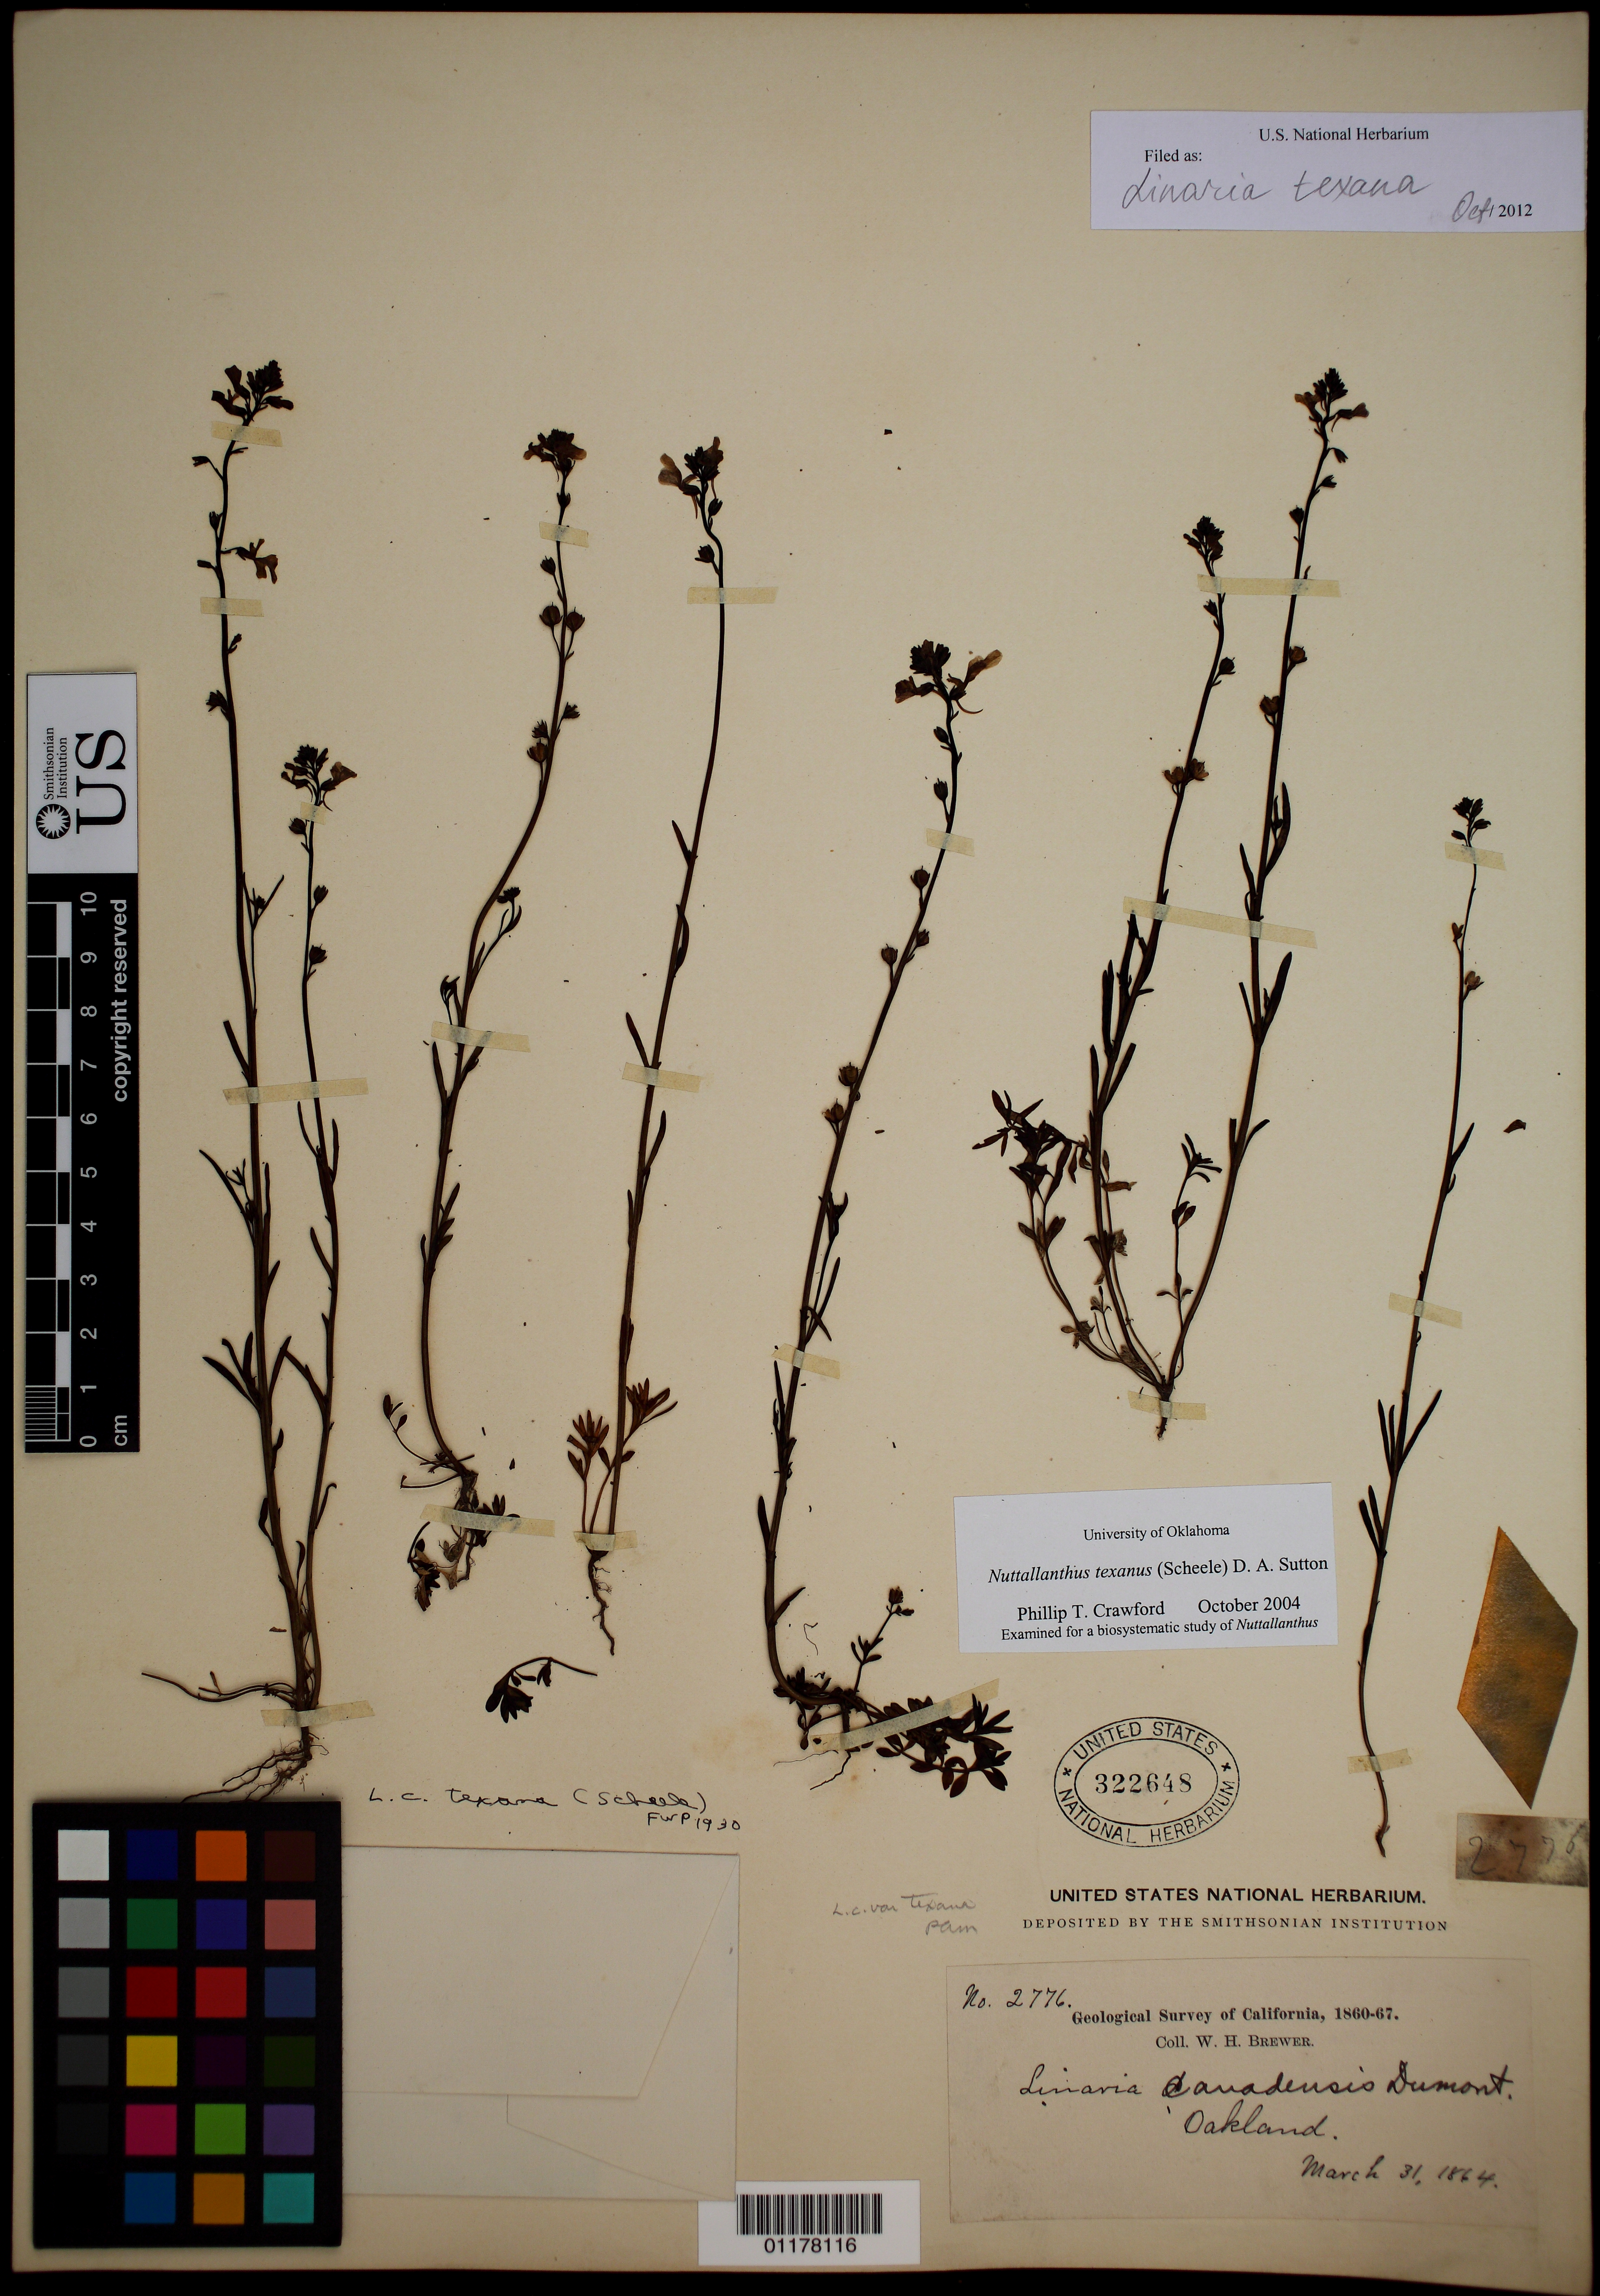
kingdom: Plantae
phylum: Tracheophyta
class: Magnoliopsida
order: Lamiales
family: Plantaginaceae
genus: Linaria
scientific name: Linaria texana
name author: Scheele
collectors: W. H. Brewer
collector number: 2776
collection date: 1864-03-31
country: United States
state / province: California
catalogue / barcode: US 322648